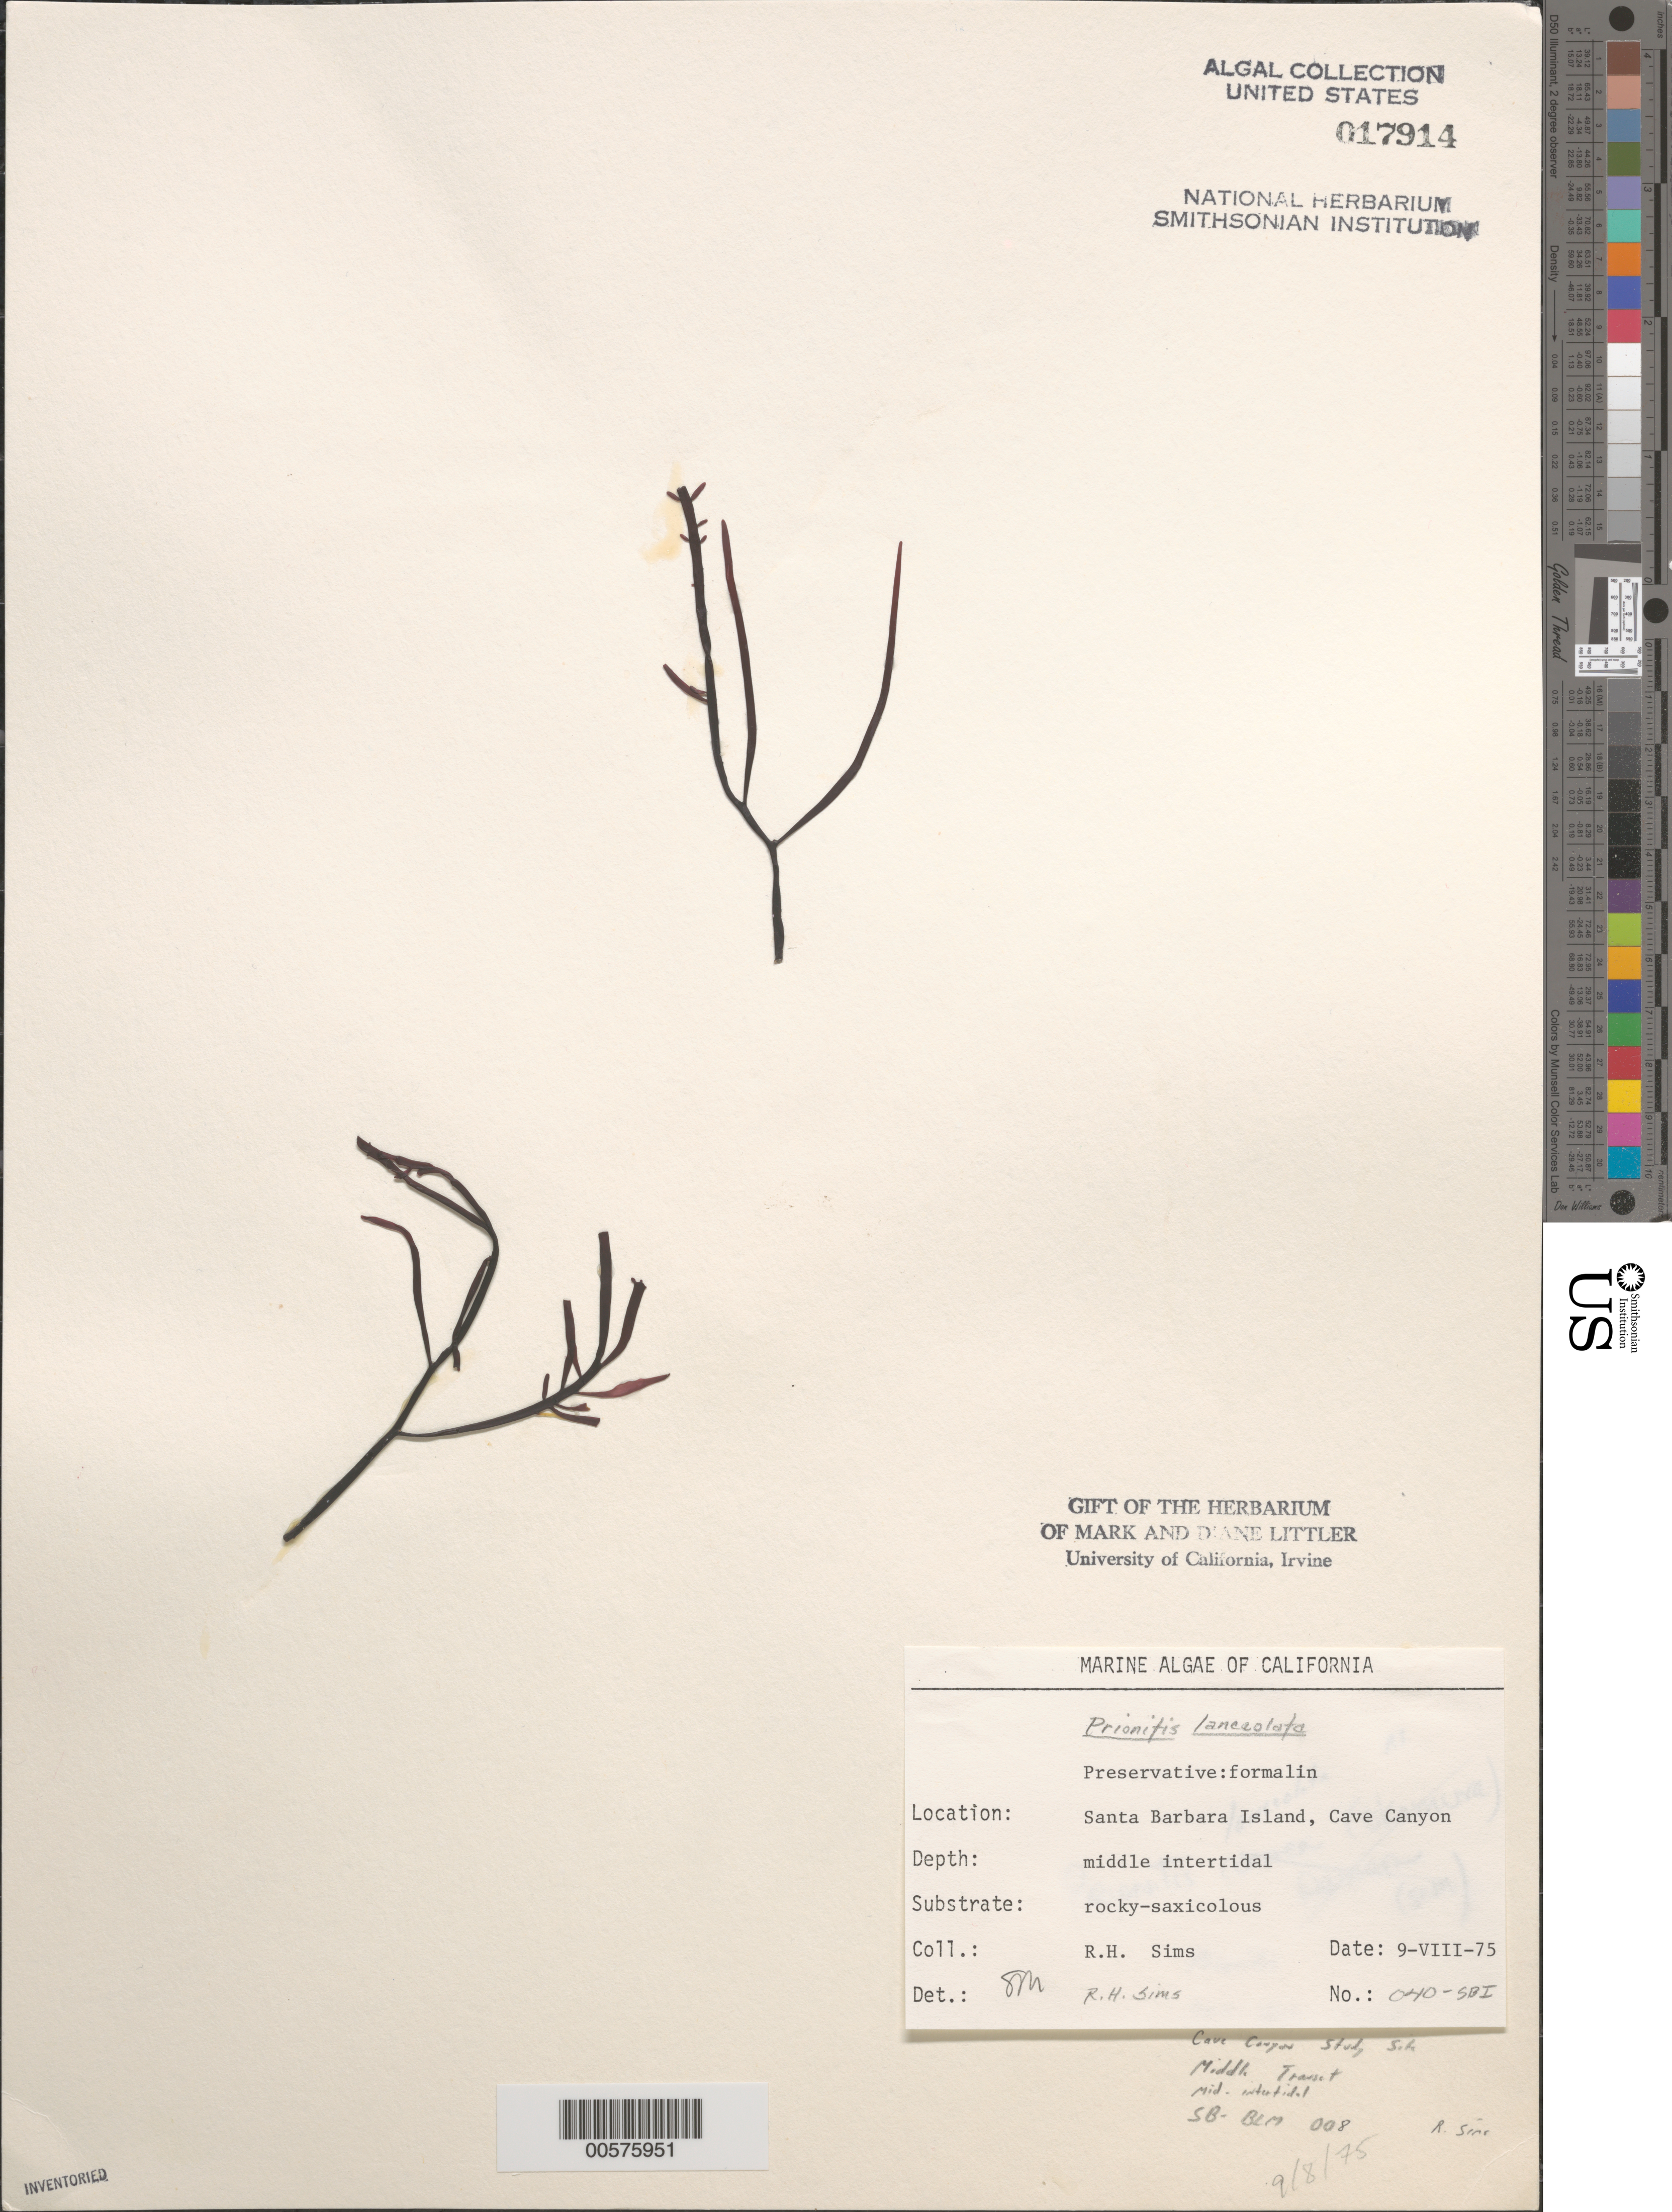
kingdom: Plantae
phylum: Rhodophyta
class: Florideophyceae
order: Cryptonemiales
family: Cryptonemiaceae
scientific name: Prionitis lanceolata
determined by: Murray, S. N.; Sims, Robert H.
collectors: R. H. Sims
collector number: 040-sbi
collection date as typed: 09 Aug 1975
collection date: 1975-08-09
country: United States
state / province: California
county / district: Santa Barbara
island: Santa Barbara Island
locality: Cave Canyon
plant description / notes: BLM-SOCALBIGHT Rocky Intertidal Survey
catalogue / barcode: US 17914